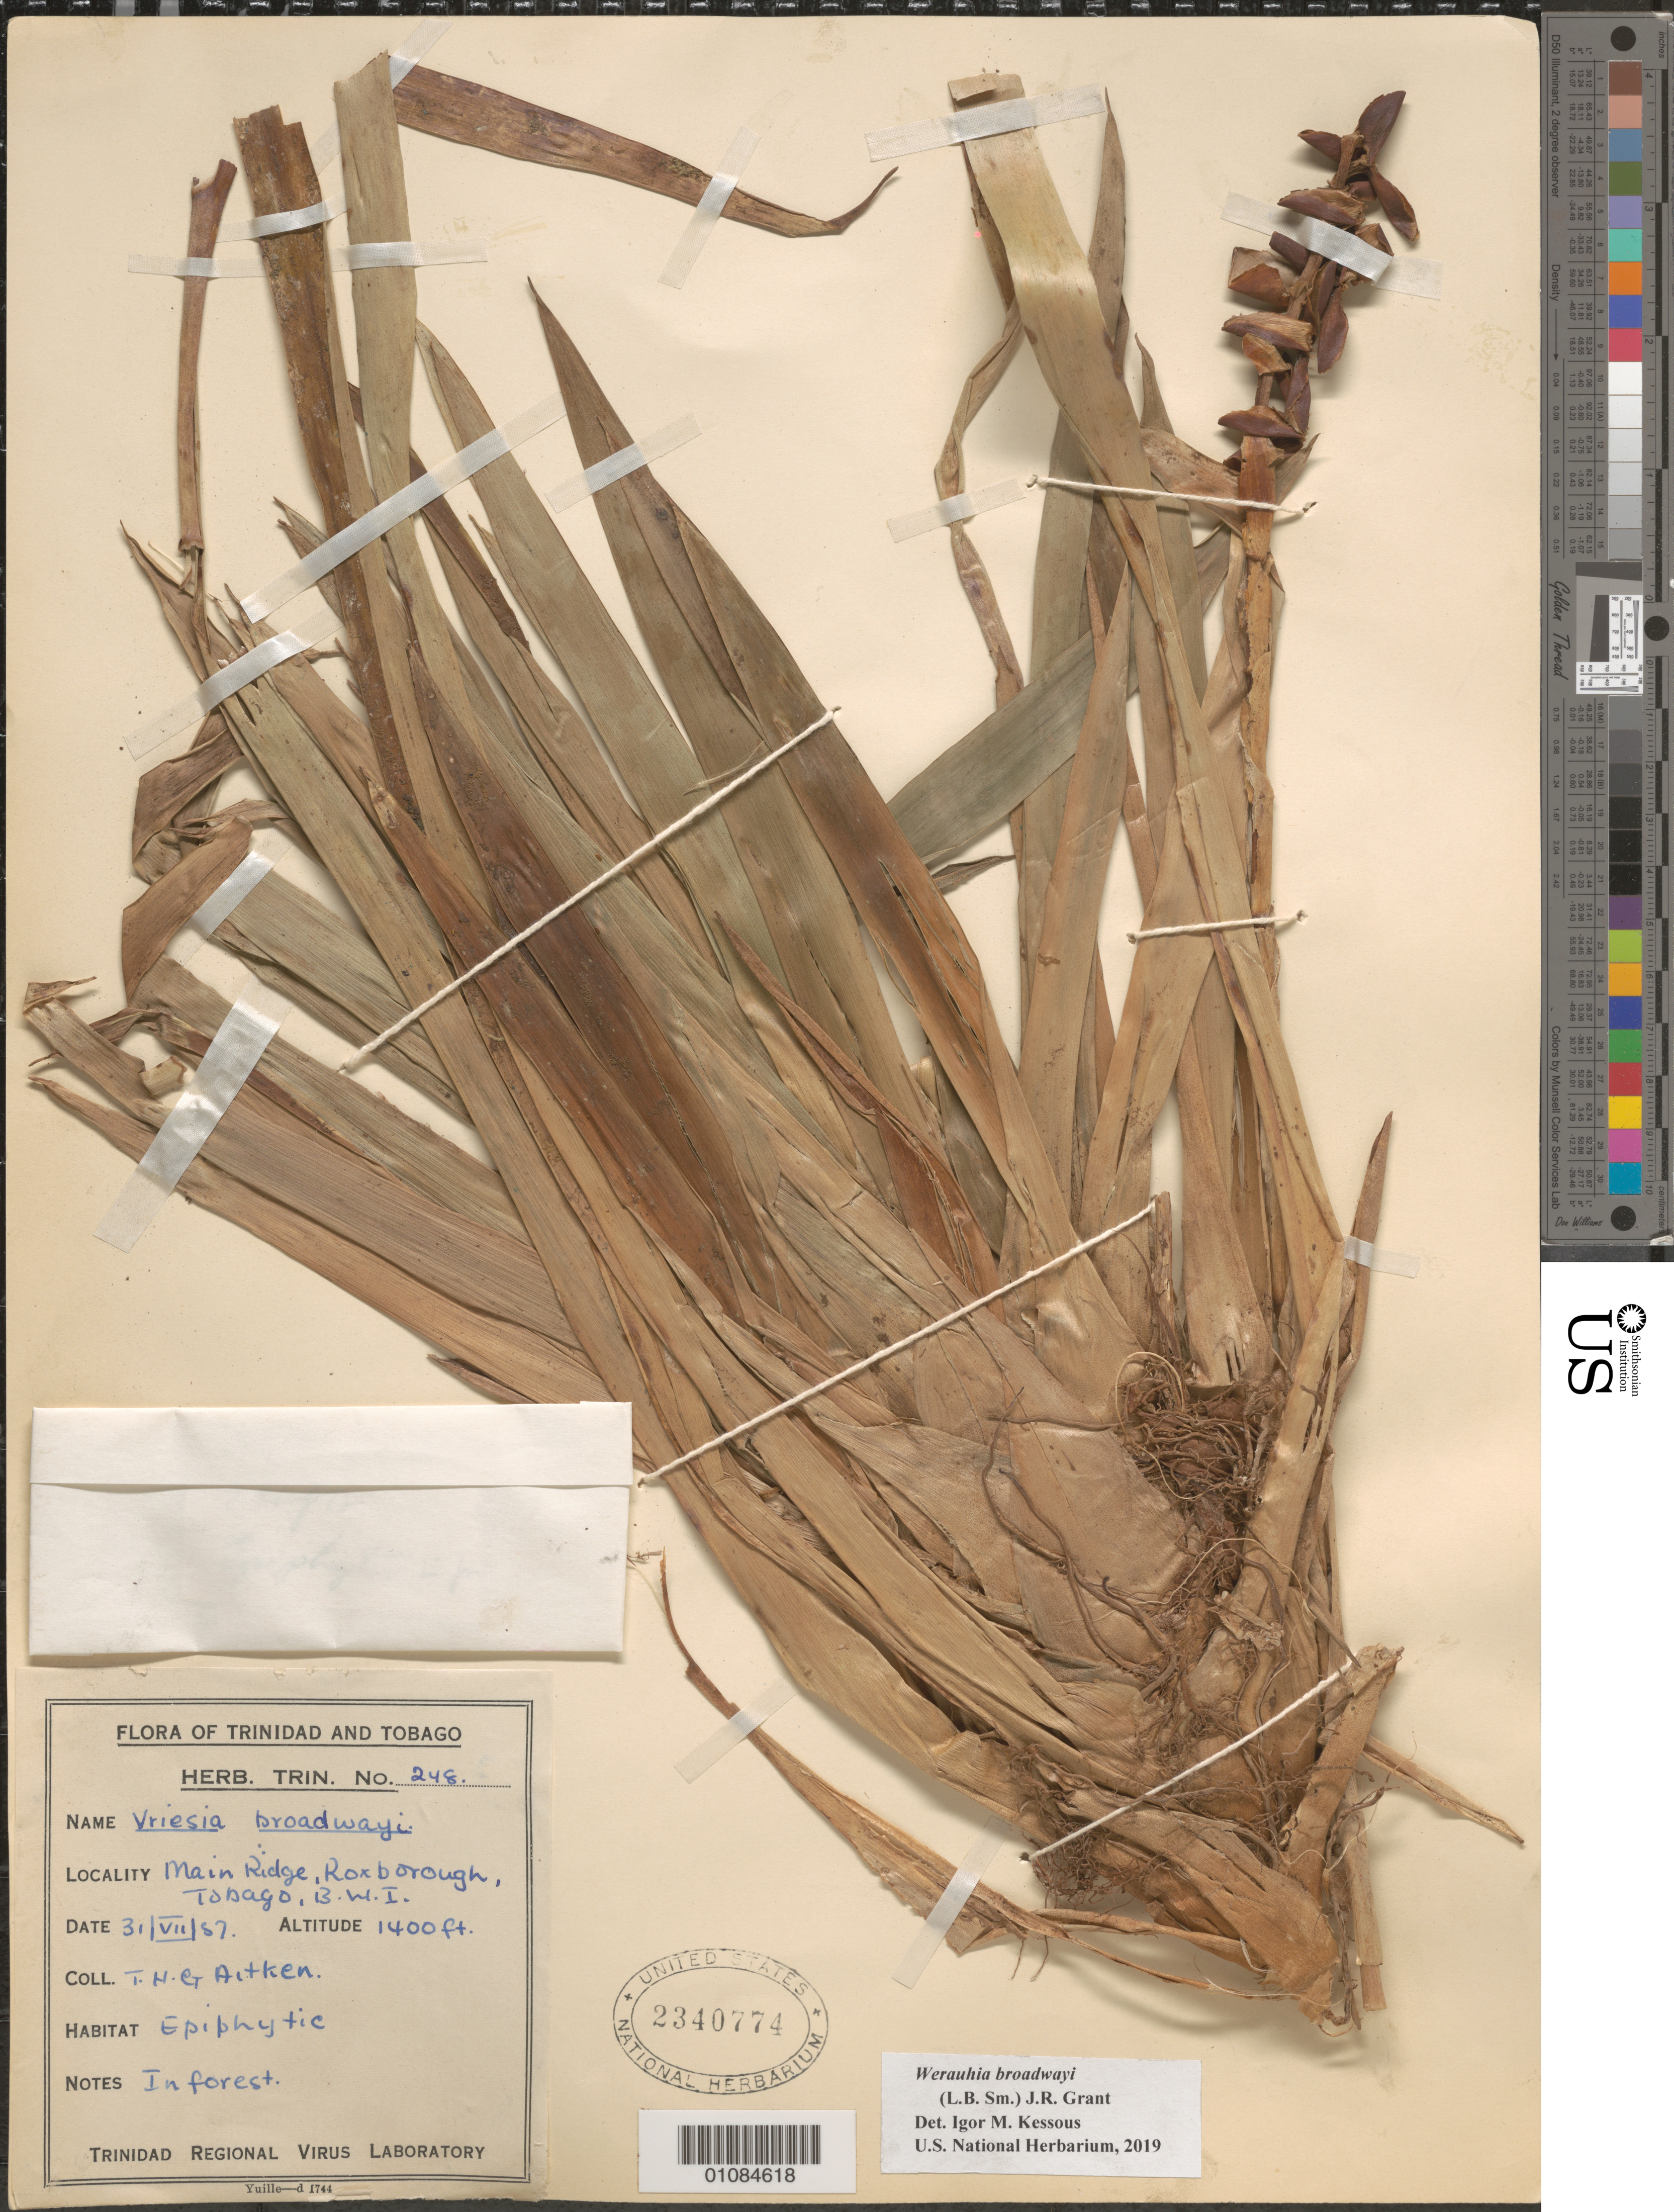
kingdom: Plantae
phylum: Tracheophyta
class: Liliopsida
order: Poales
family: Bromeliaceae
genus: Werauhia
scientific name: Werauhia broadwayi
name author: (L.B. Sm.) J.R. Grant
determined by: Kessous, Igor M.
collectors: T. Aitken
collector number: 248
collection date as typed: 31 Jul 1957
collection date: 1957-07-31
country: Trinidad and Tobago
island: Tobago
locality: Main Ridge, Roxborough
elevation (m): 427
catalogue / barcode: US 2340774